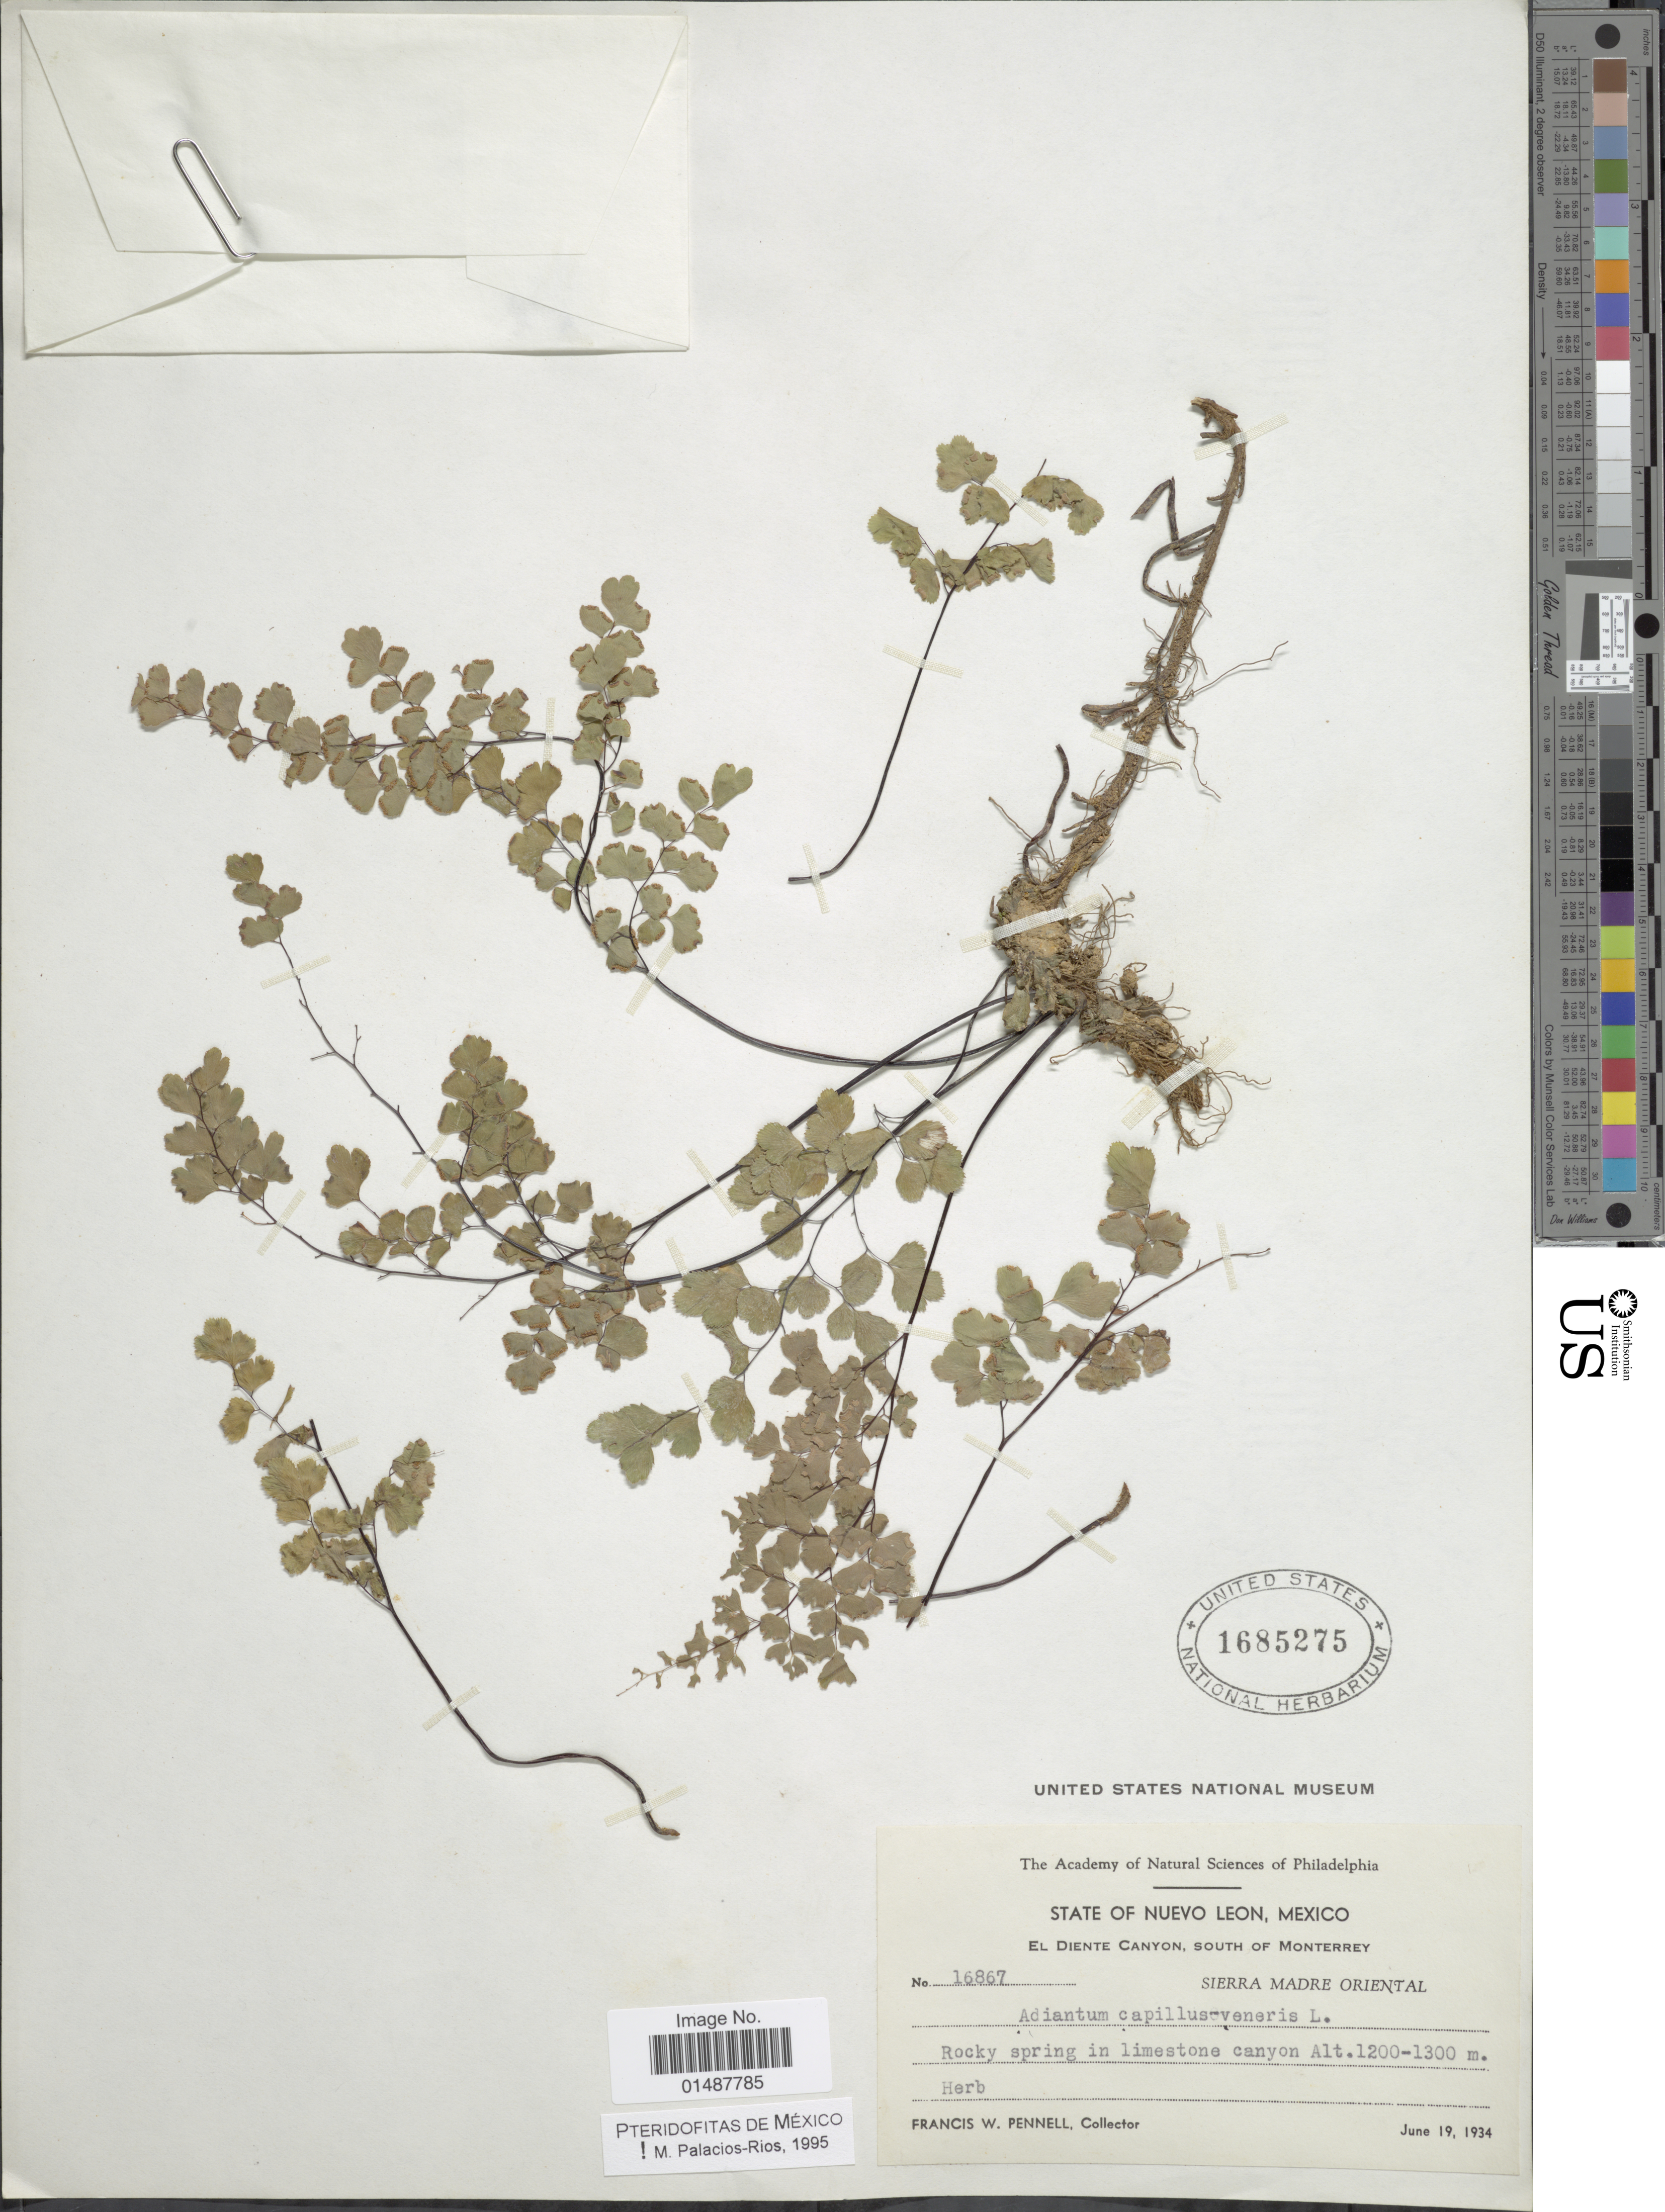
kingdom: Plantae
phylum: Tracheophyta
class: Polypodiopsida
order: Polypodiales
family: Pteridaceae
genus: Adiantum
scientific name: Adiantum capillus-veneris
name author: L.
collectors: F. W. Pennell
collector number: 16867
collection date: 1934-06-19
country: Mexico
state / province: Nuevo León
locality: Rocky spring in limestone canyon, El Diente Canyon, south of Monterrey, State of Nuevo Leon. Sierra Madre oriental.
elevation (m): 1200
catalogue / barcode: US 1685275